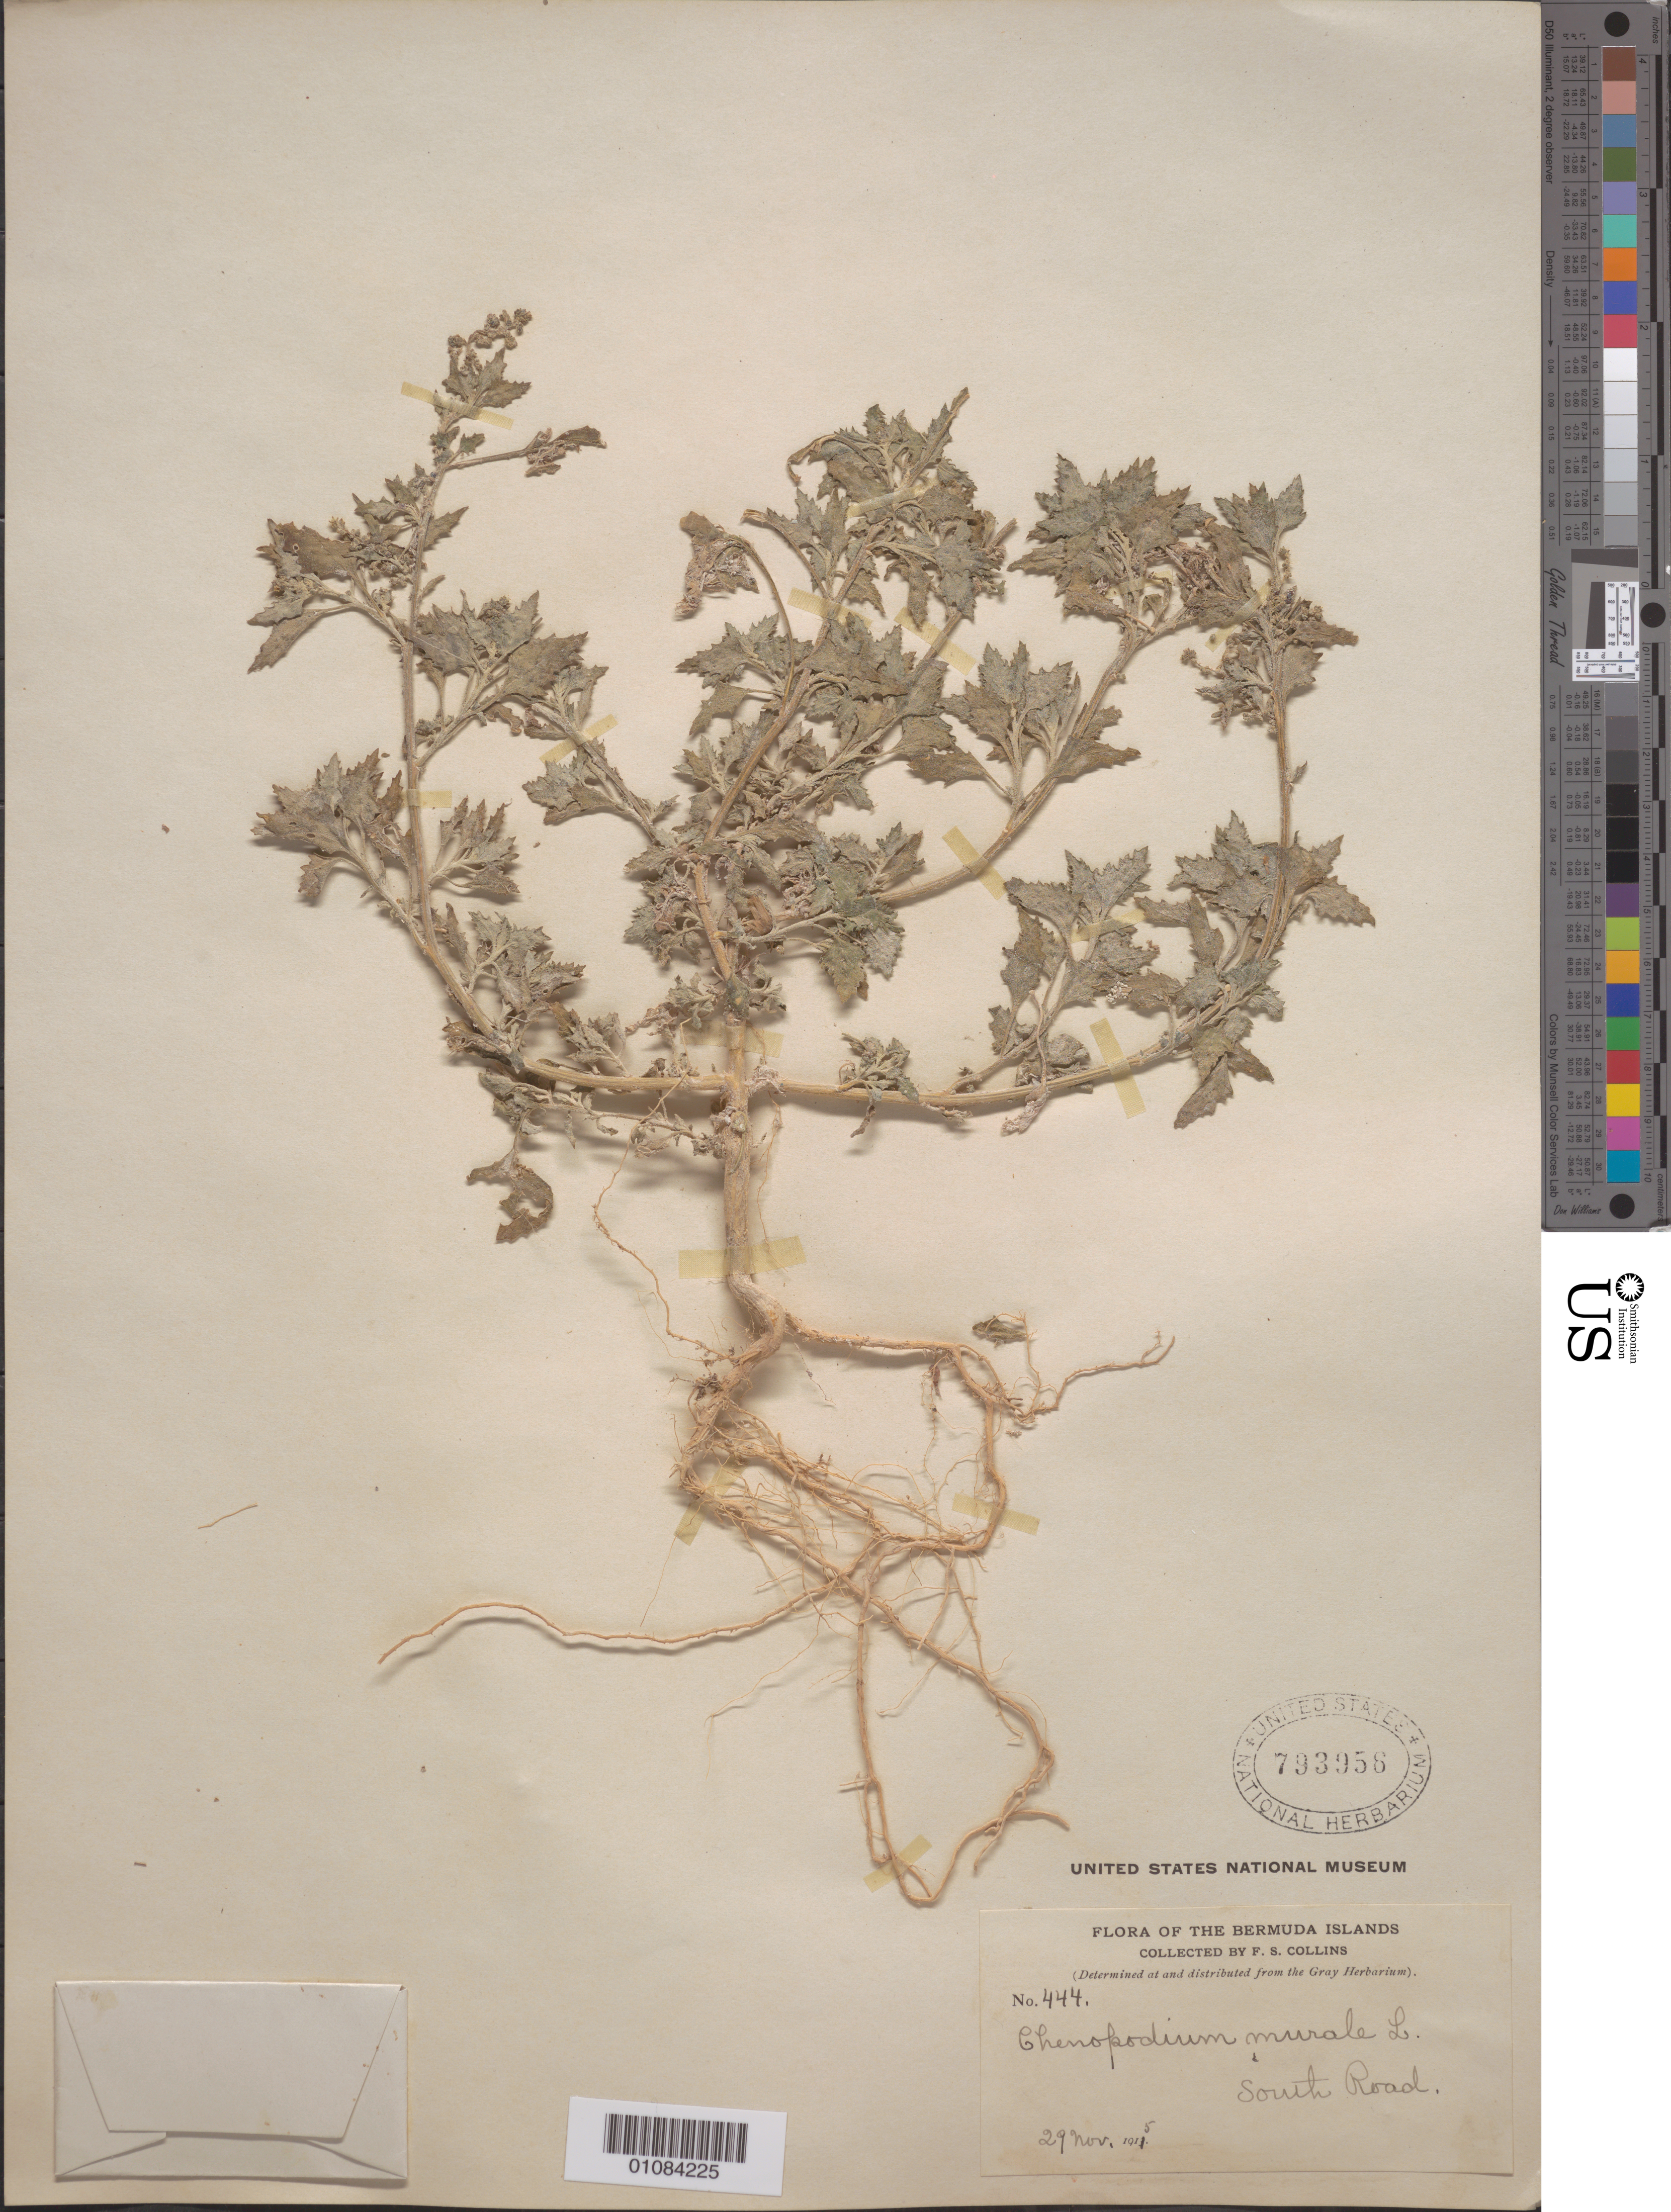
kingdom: Plantae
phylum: Tracheophyta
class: Magnoliopsida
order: Caryophyllales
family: Amaranthaceae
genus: Chenopodium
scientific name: Chenopodium murale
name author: L.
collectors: F. Collins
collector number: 444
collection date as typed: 29 Nov 1915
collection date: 1915-11-29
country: Bermuda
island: Bermuda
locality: South Road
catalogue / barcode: US 793956